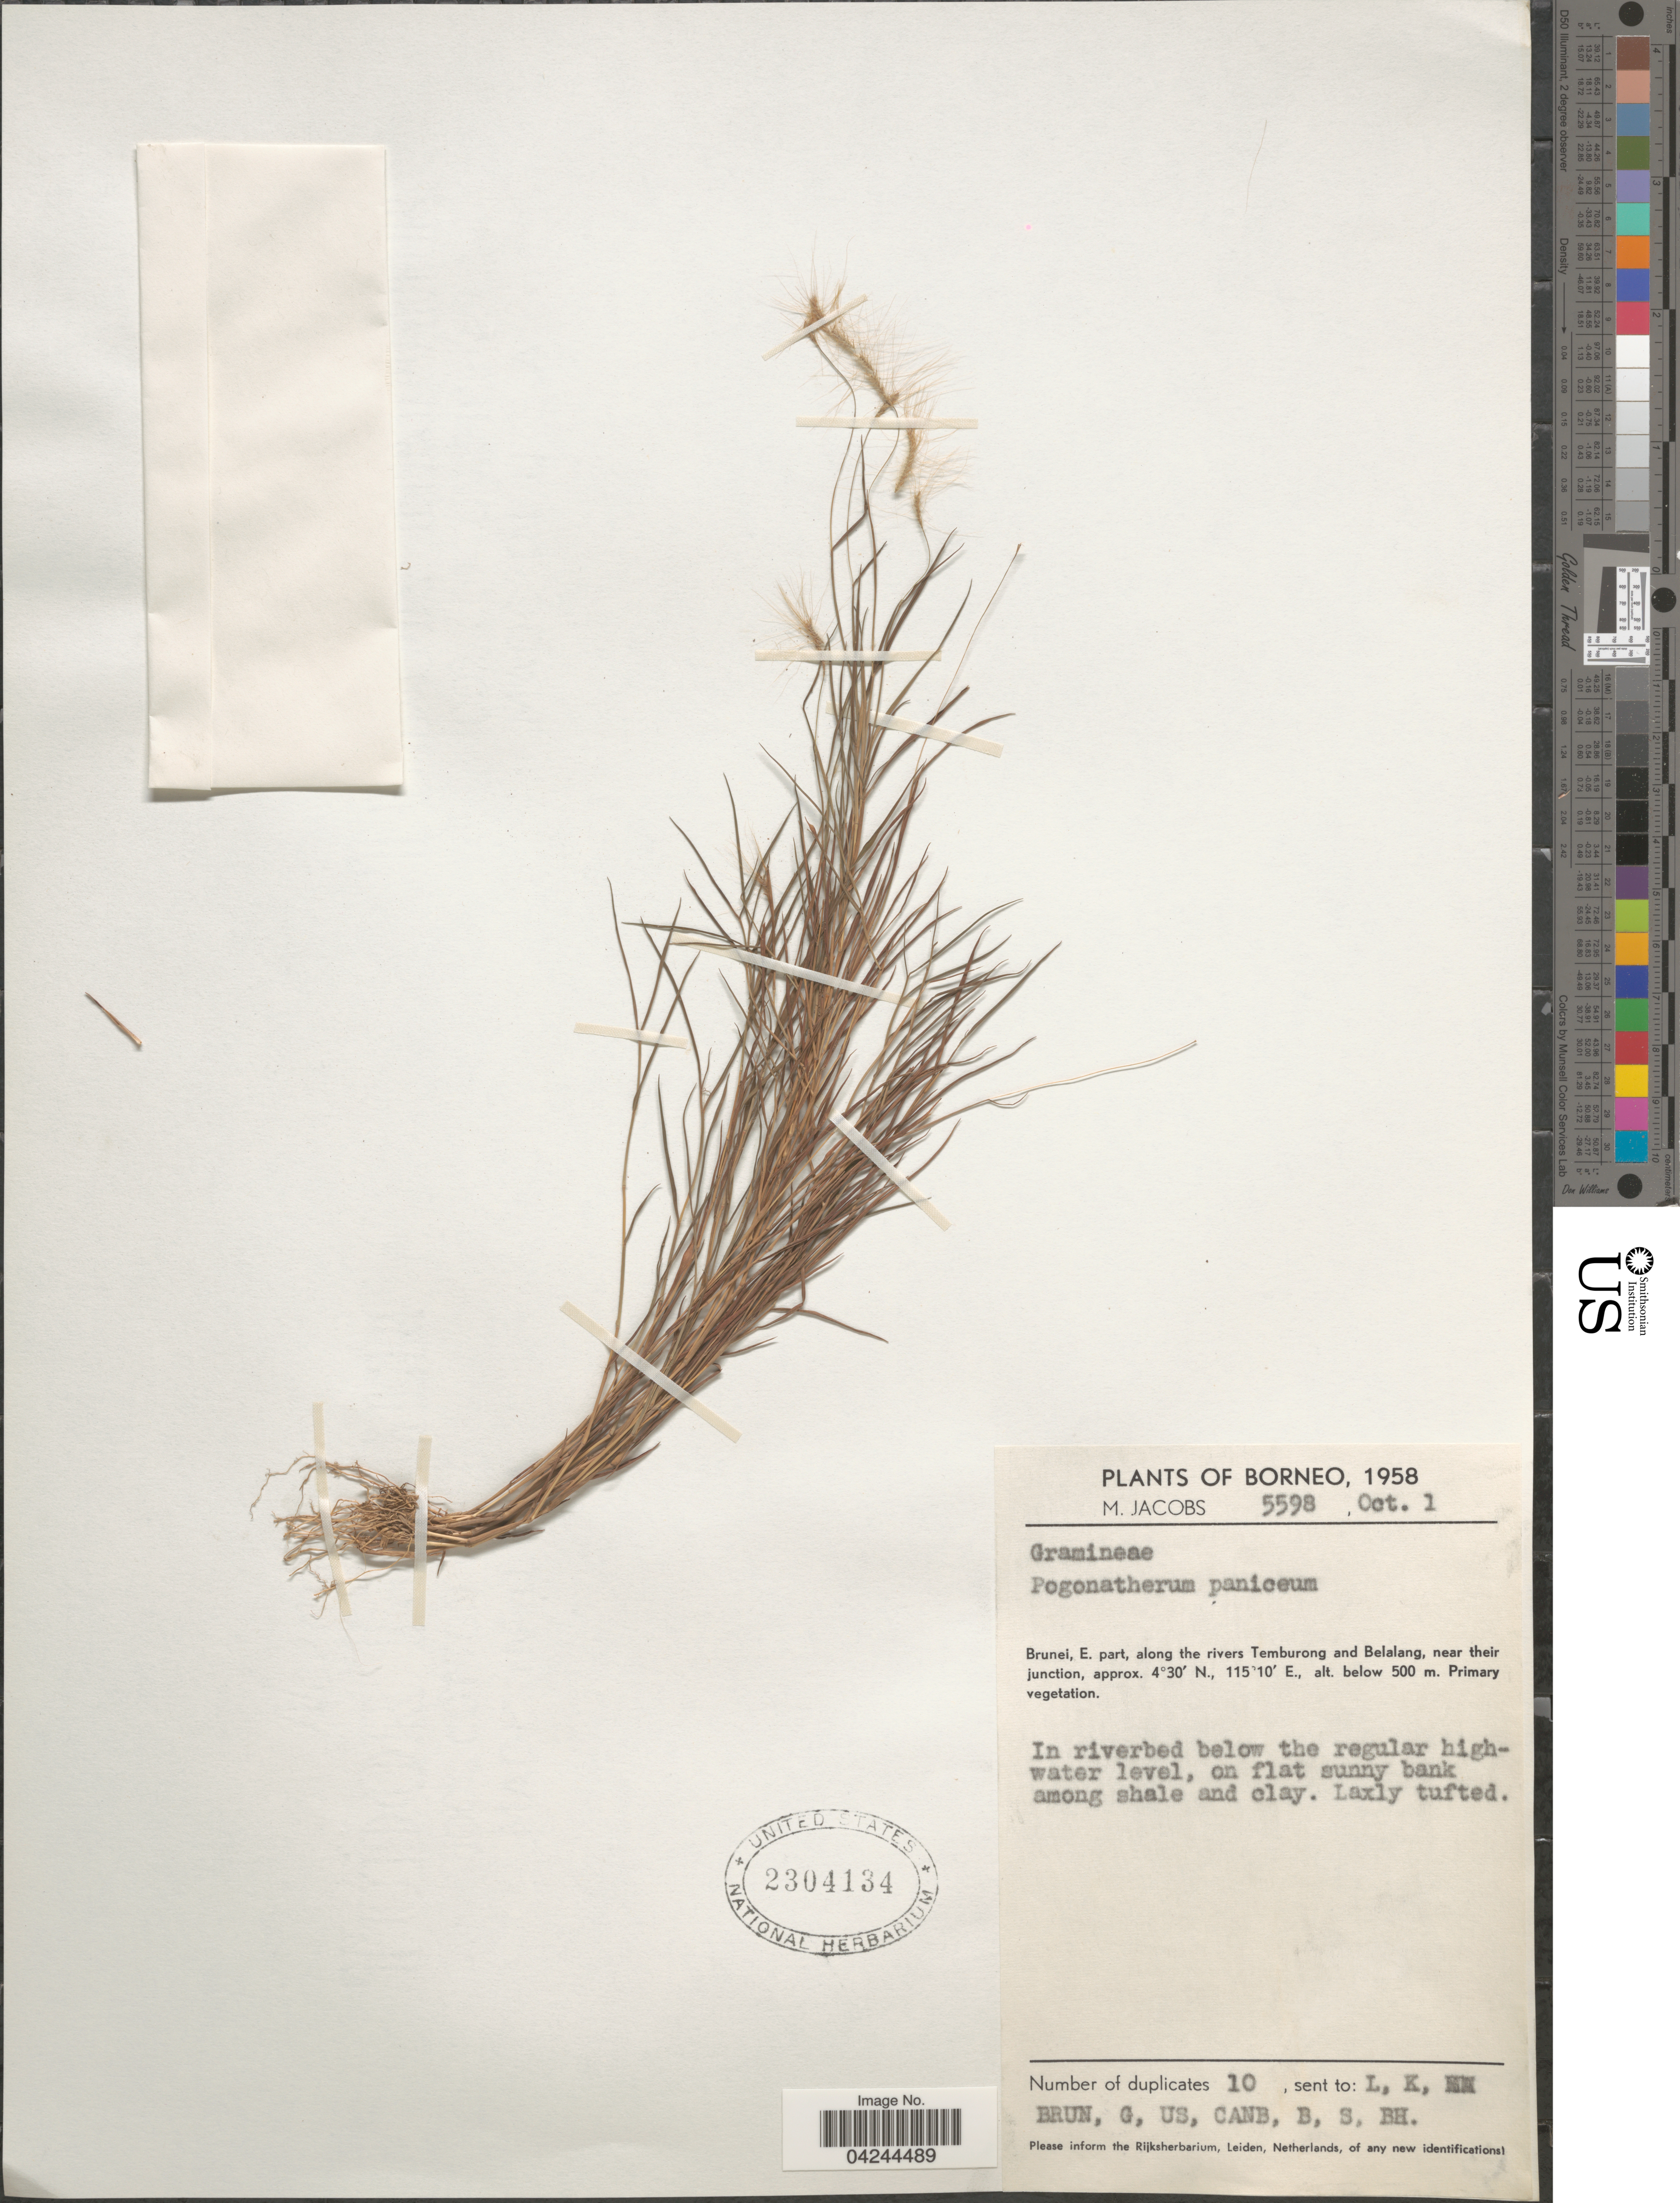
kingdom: Plantae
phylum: Tracheophyta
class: Liliopsida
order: Poales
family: Poaceae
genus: Pogonatherum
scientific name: Pogonatherum crinitum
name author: (Thunb.) Kunth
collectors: M. Jacobs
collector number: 5598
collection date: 1958-10-01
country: Brunei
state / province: Brunei and Muara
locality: Borneo. Brunei, E. part, along the rivers Temburong and Belalang, near their junction. Primary vegetation.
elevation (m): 500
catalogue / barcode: US 2304134